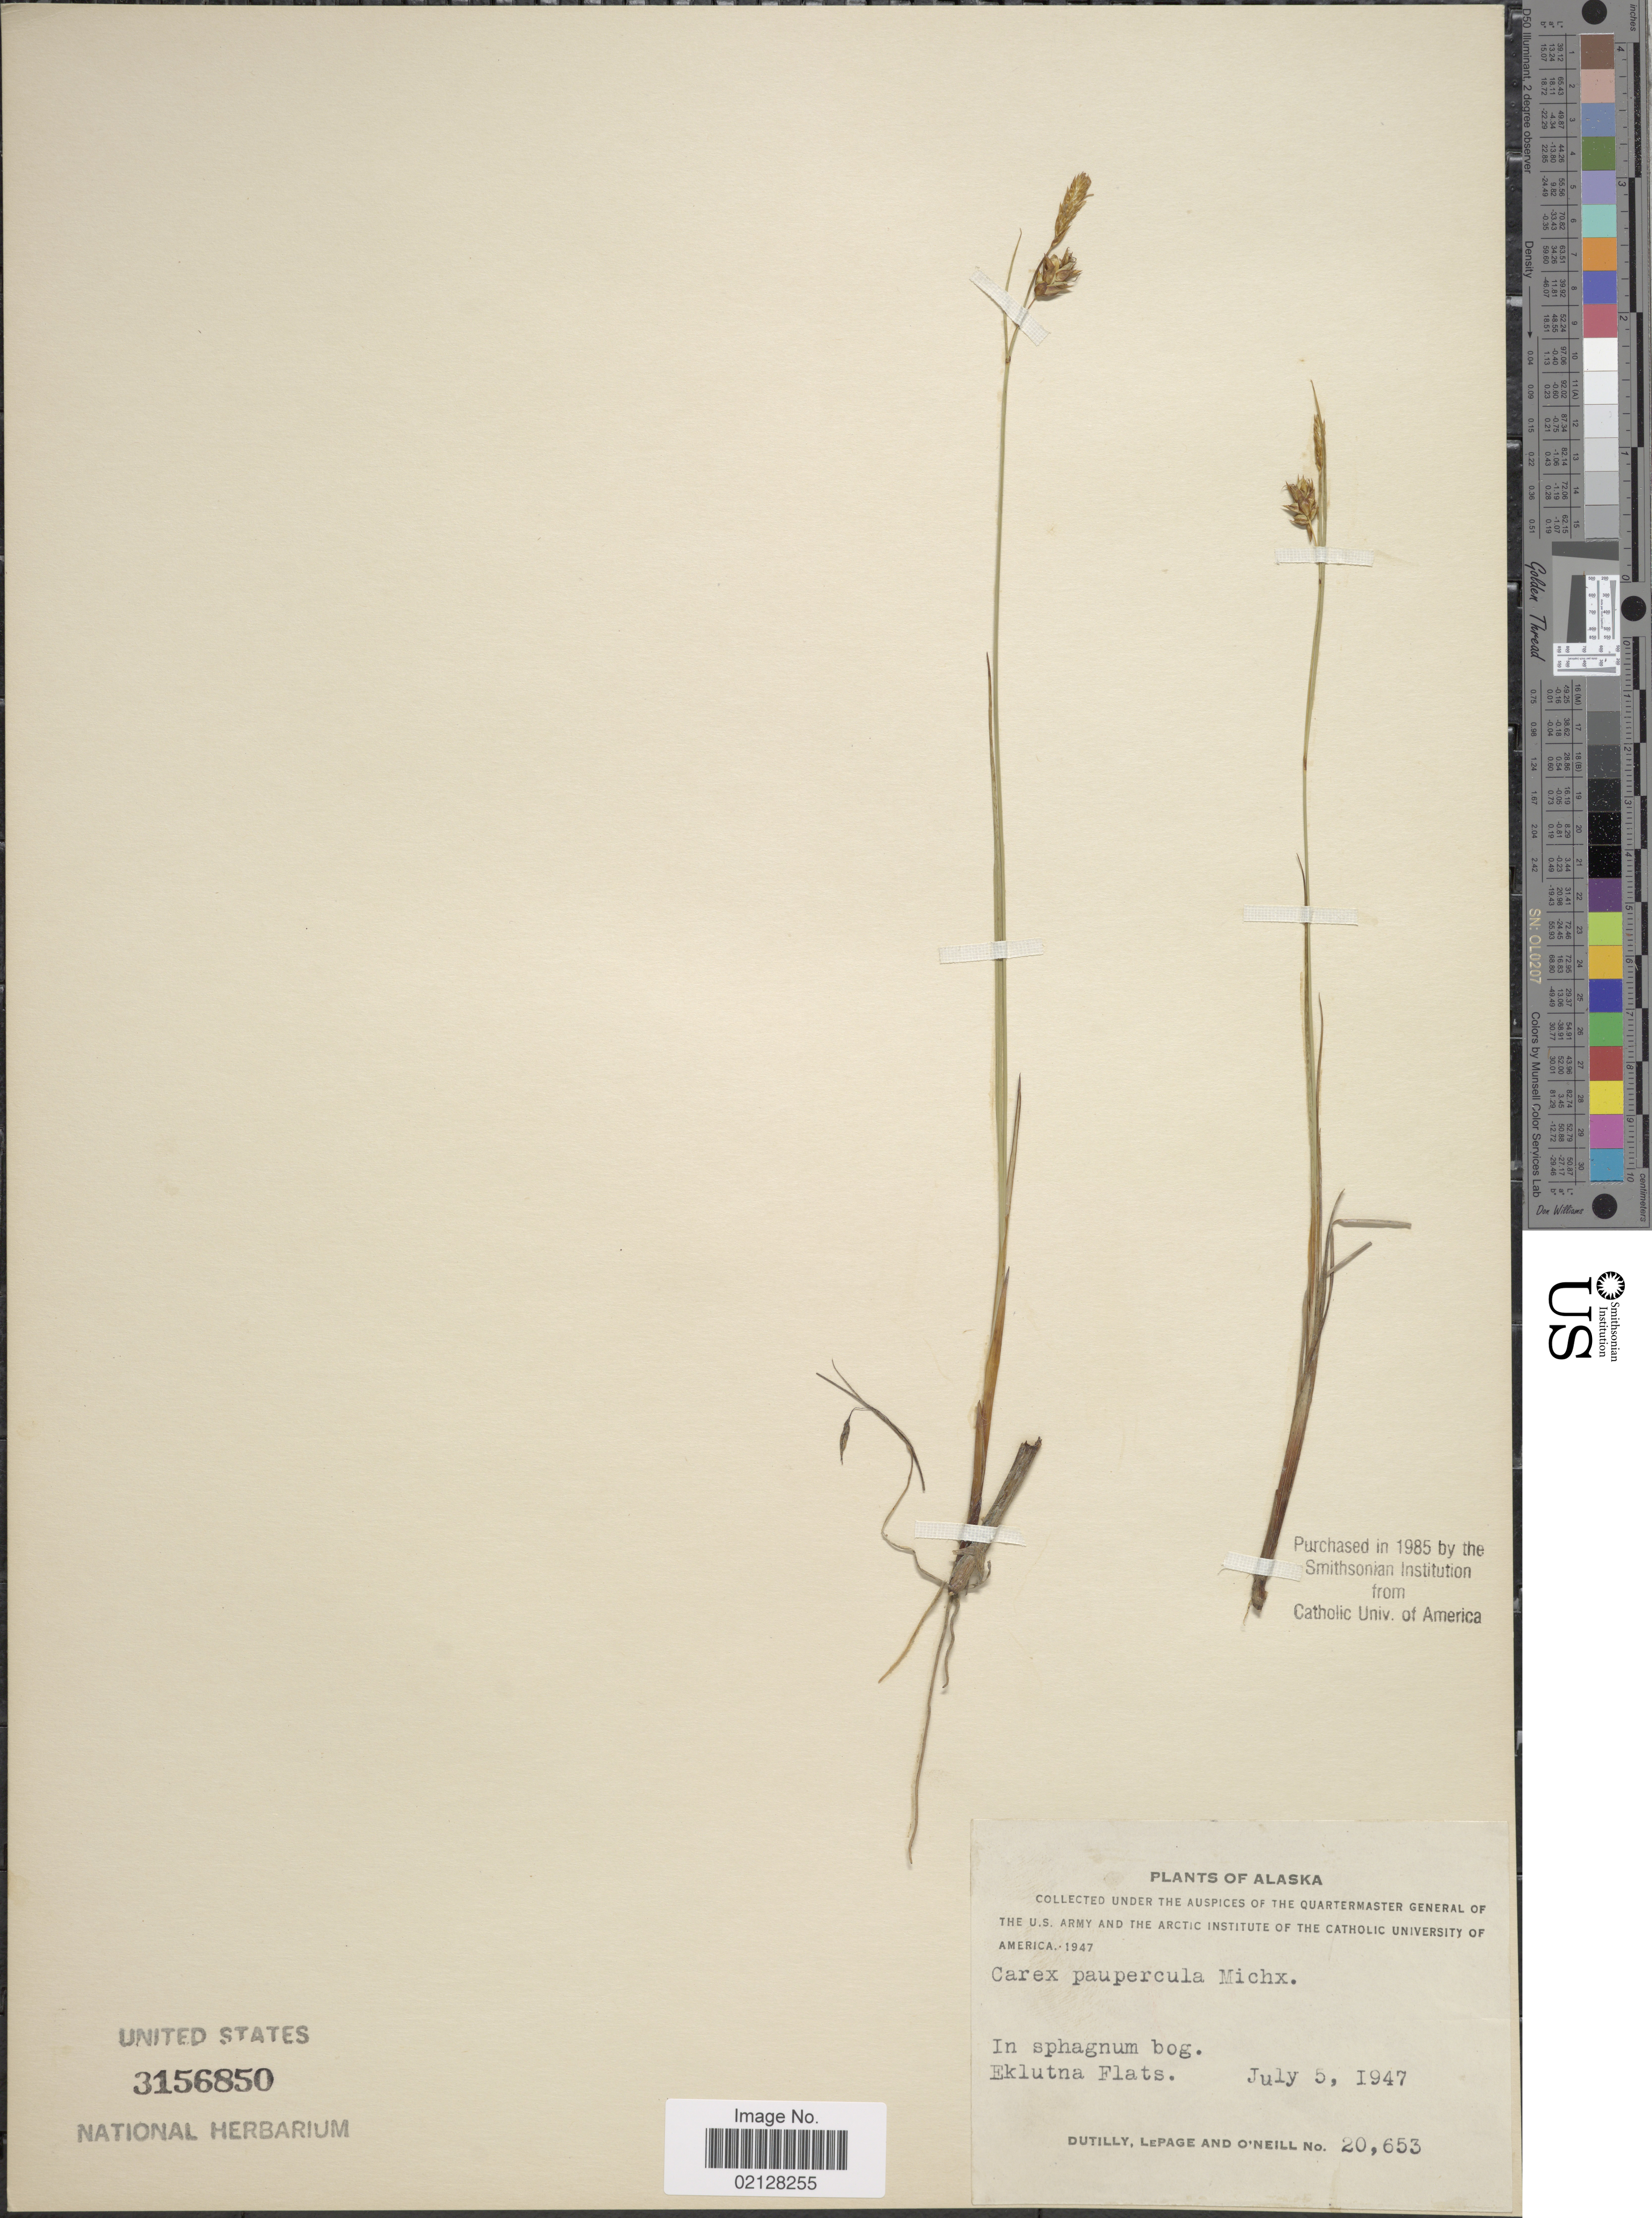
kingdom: Plantae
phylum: Tracheophyta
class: Liliopsida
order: Poales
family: Cyperaceae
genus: Carex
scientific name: Carex magellanica subsp. irrigua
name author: (Wahlenb.) Hiitonen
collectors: -. Dutilly, -. LePage & O' Neill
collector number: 20653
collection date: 1947-07-05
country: United States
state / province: Alaska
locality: In sphagnum bog. Eklutna Flats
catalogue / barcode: US 3156850